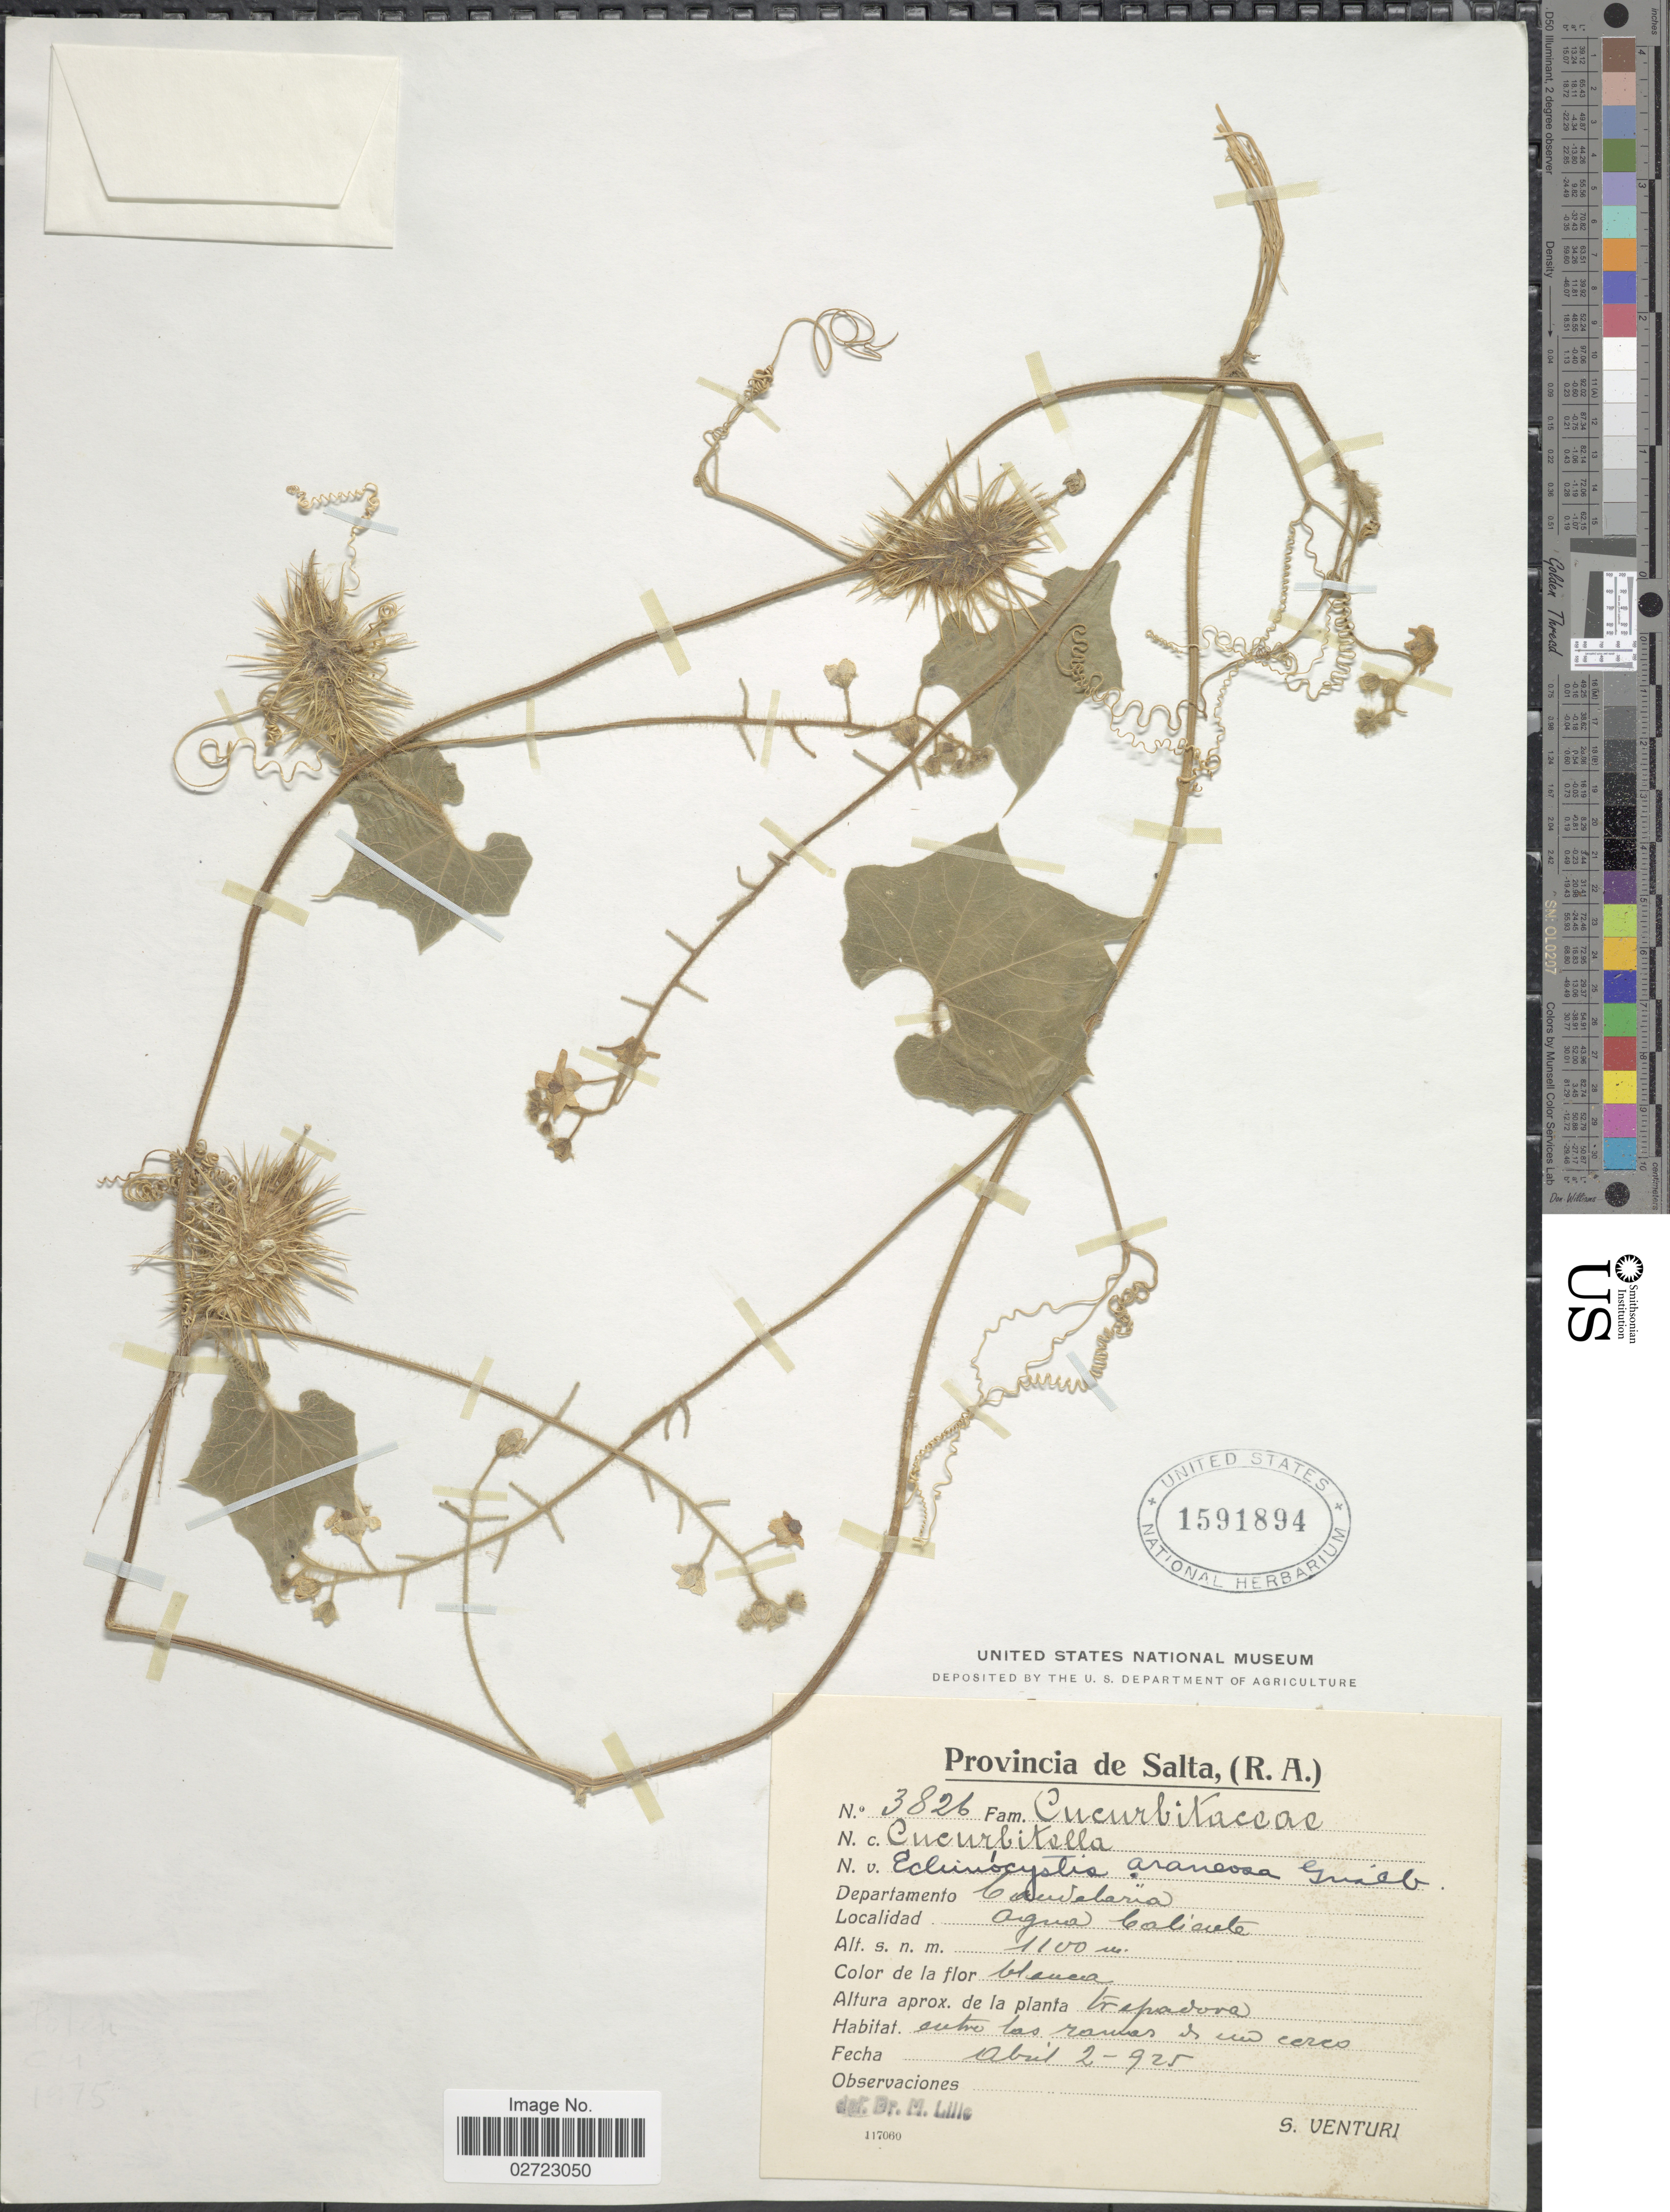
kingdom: Plantae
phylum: Tracheophyta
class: Magnoliopsida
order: Cucurbitales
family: Cucurbitaceae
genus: Echinopepon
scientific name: Echinopepon racemosus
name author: (Steud.) C. Jeffrey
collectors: S. Venturi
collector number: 3826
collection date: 1925-04-02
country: Argentina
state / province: Salta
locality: Provincia de Tucuman, (R.A.), Departamento Candelaria, Agua Caliente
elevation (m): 1100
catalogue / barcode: US 1591894